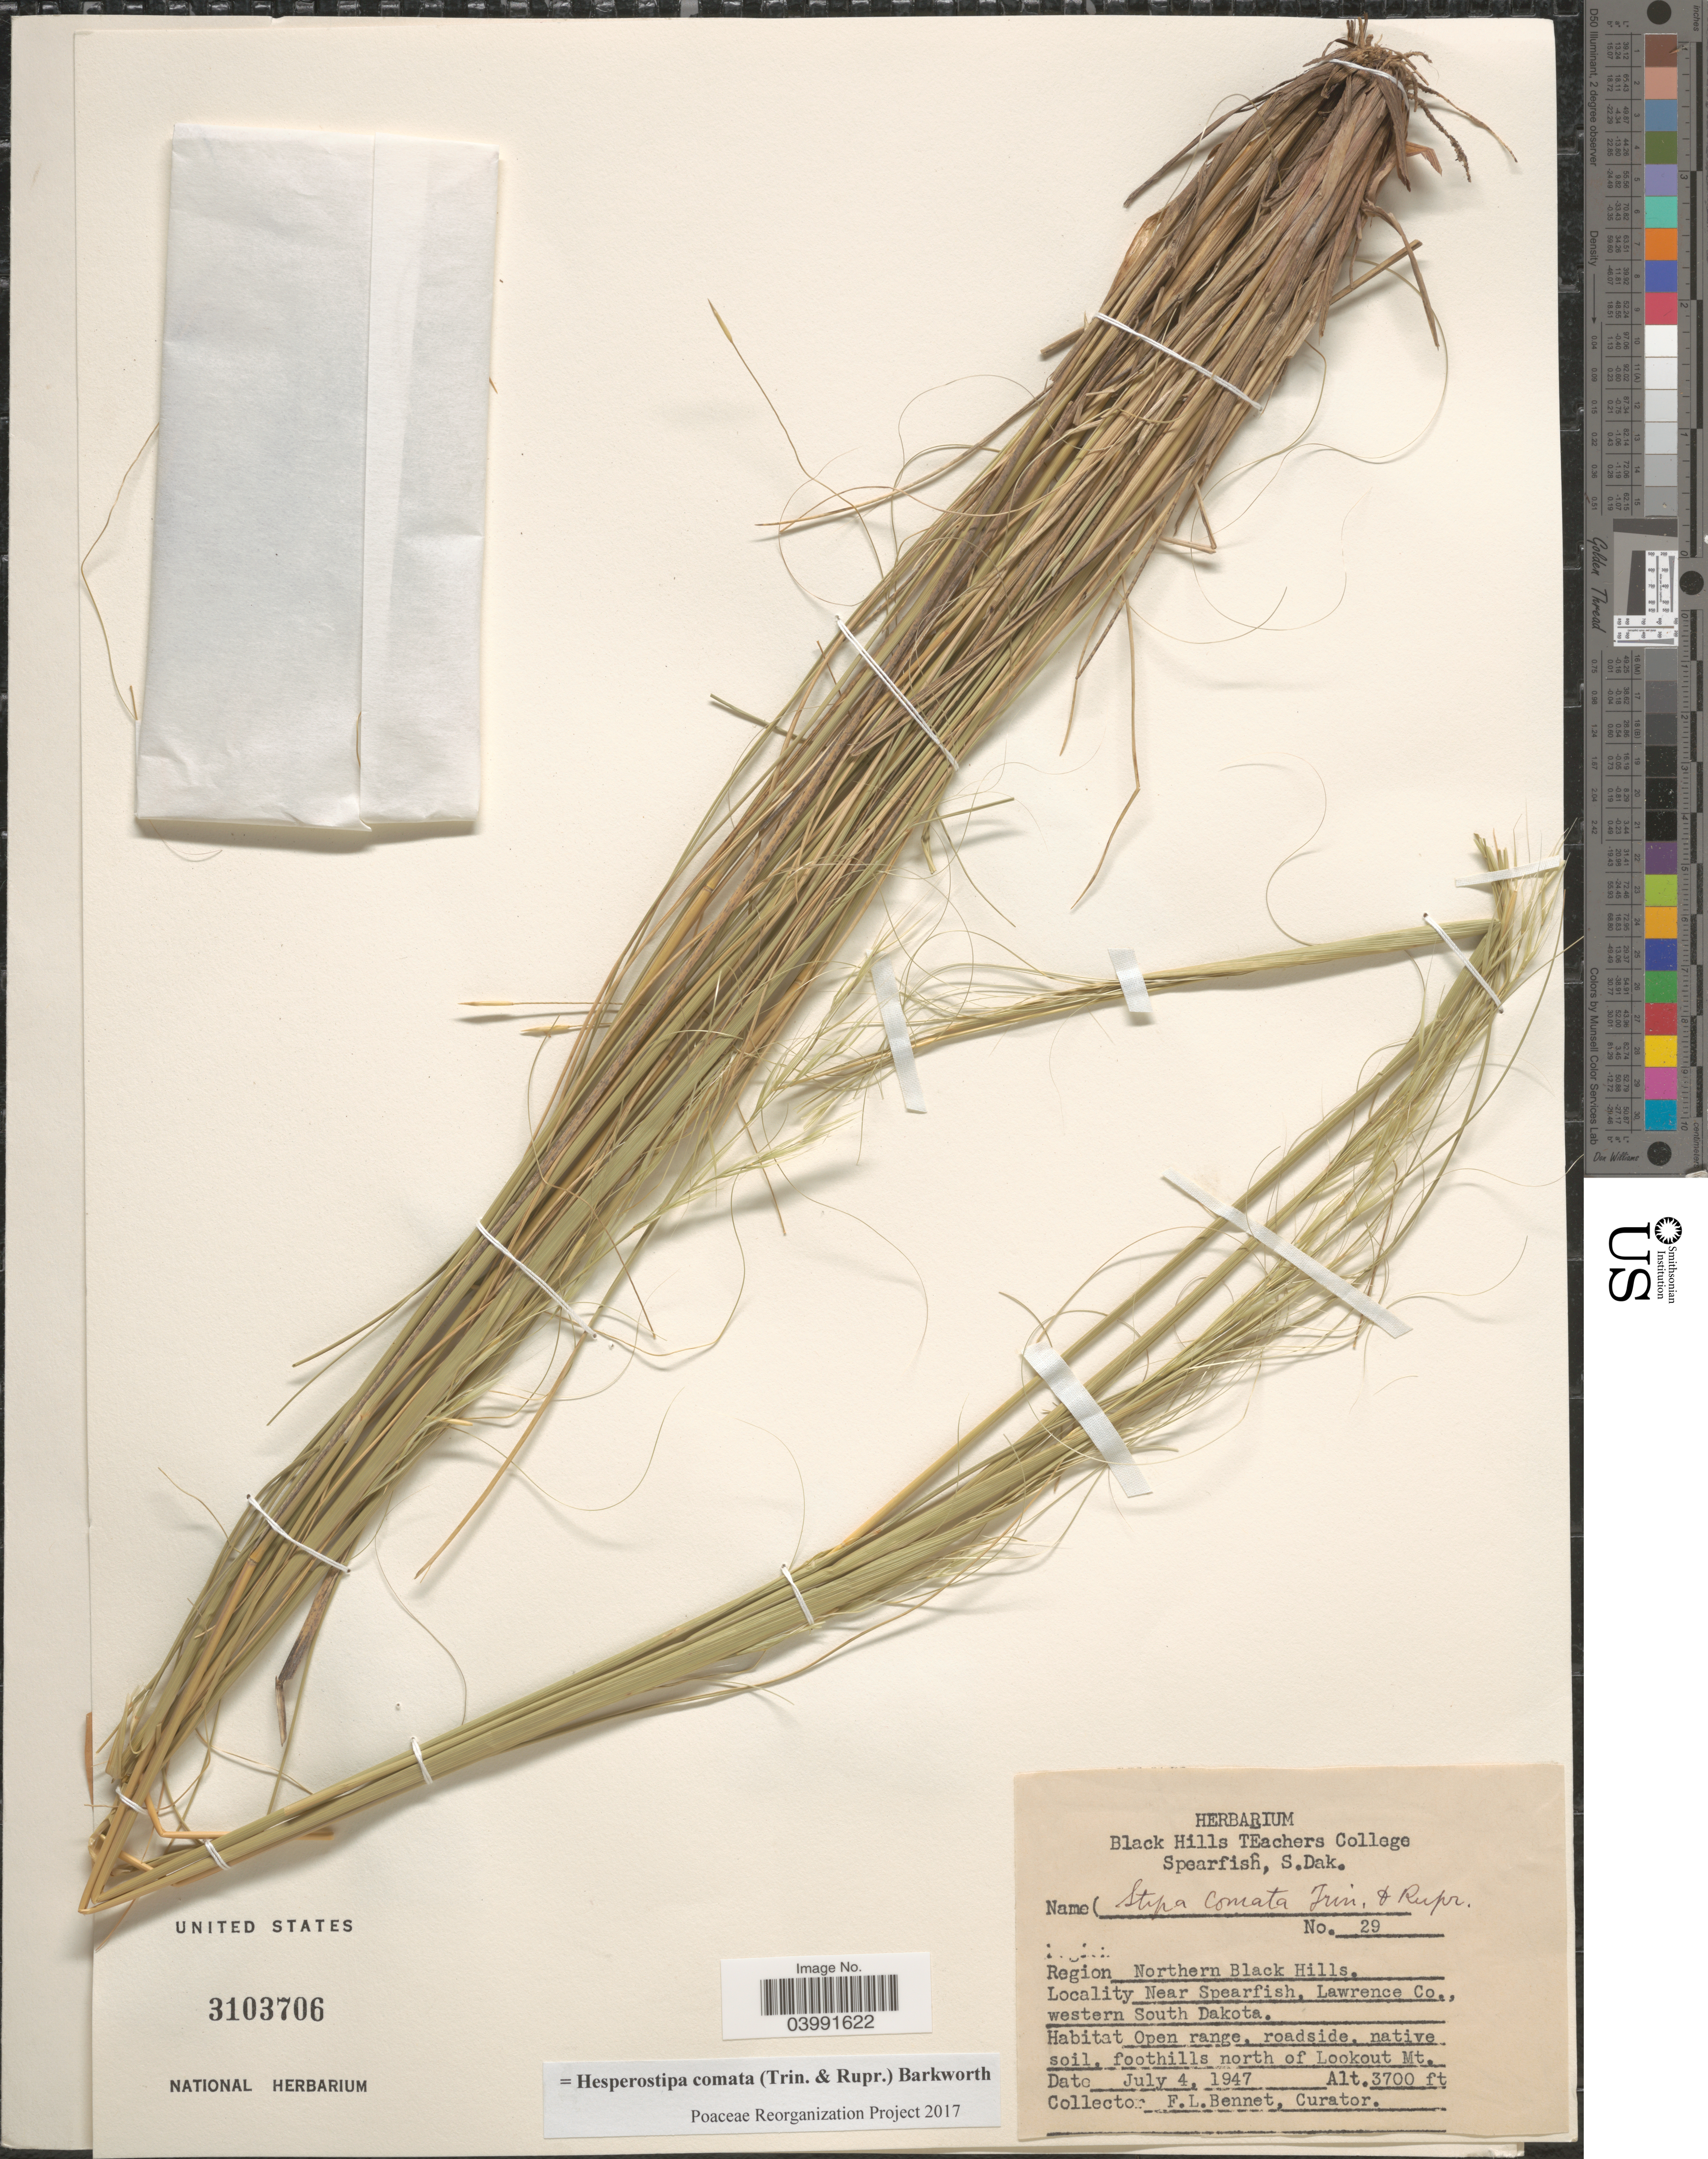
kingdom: Plantae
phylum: Tracheophyta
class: Liliopsida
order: Poales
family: Poaceae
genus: Hesperostipa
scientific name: Hesperostipa comata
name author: (Trin. & Rupr.) Barkworth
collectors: F. Bennett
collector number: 29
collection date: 1947-07-04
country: United States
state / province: South Dakota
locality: Region Northern Black Hills. Near Spearfish, Lawrence Co., western South Dakota. Foothills north of Lookout Mt.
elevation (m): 1128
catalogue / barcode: US 3103706